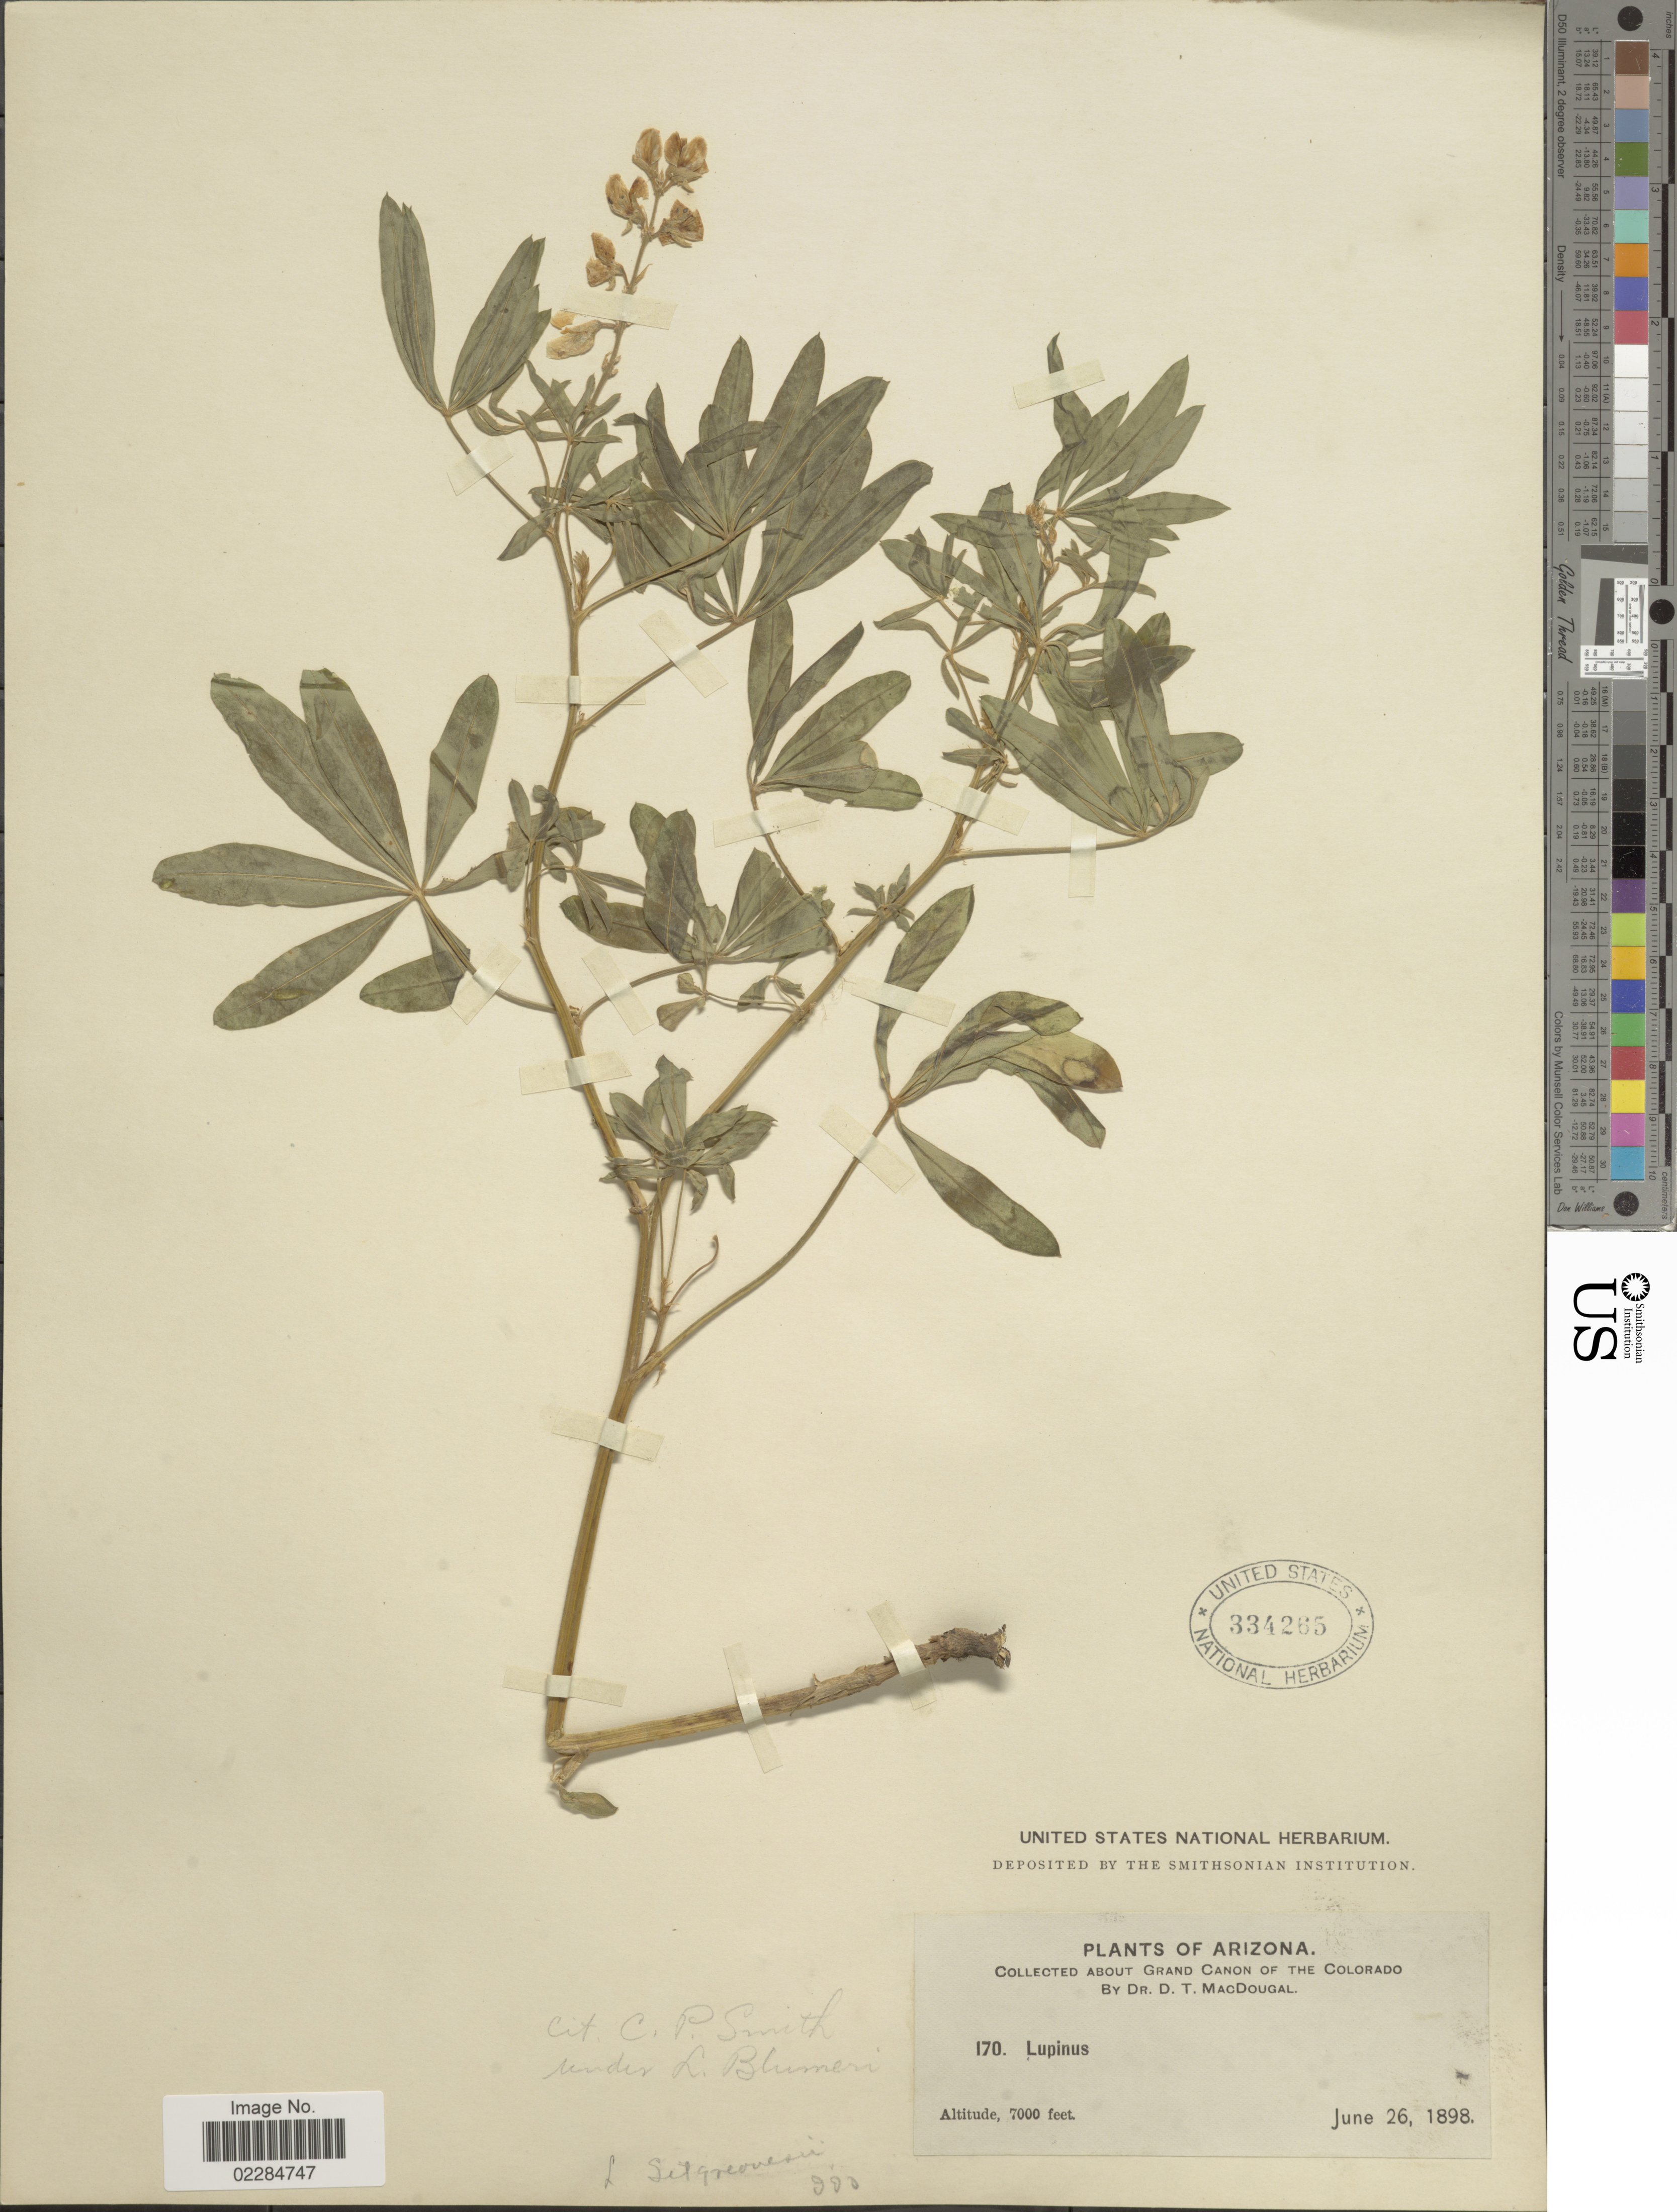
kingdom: Plantae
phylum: Tracheophyta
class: Magnoliopsida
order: Fabales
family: Fabaceae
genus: Lupinus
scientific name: Lupinus blumeri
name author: Greene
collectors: D. T. MacDougal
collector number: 170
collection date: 1898-06-26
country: United States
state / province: Arizona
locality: Grand Canon of the Colorado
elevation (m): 2134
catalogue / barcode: US 334265